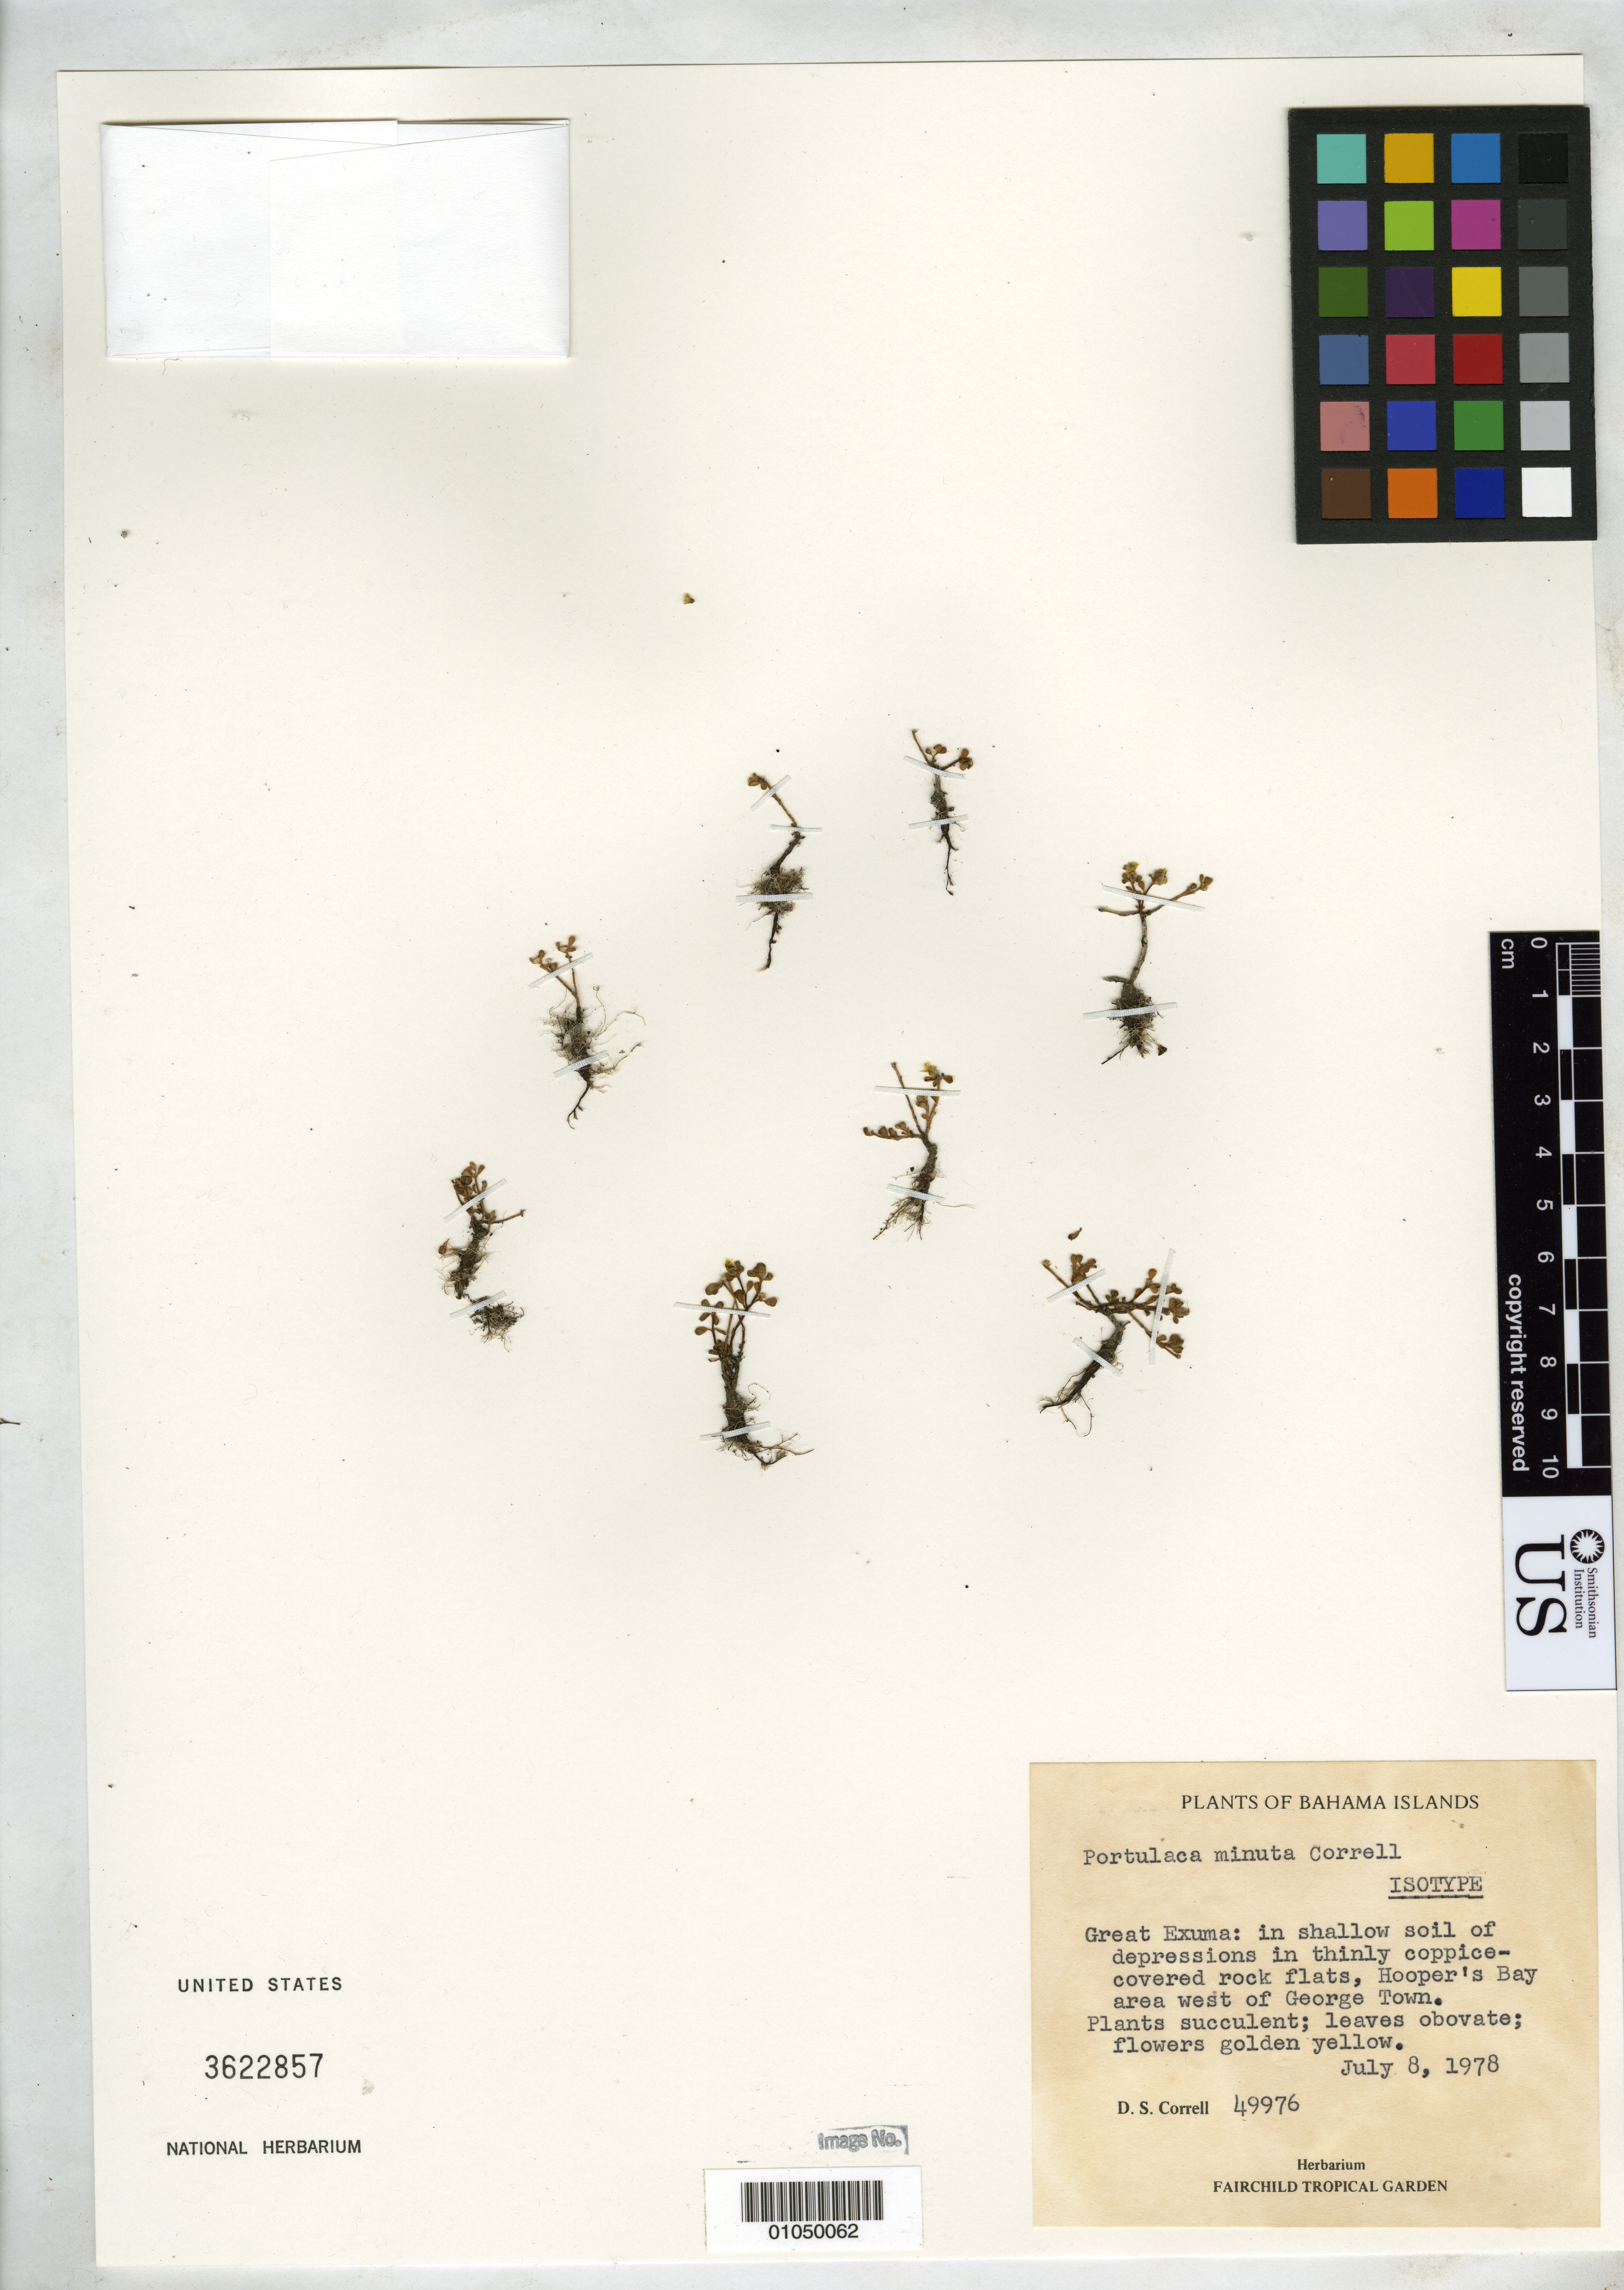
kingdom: Plantae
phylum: Tracheophyta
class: Magnoliopsida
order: Caryophyllales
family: Portulacaceae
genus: Portulaca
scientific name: Portulaca minuta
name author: Correll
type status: Isotype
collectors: D. S. Correll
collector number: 49976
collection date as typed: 08 Jul 1978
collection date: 1978-07-08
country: Bahamas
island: Great Exuma Island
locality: Great Exuma: Hooper's Bay area west of George Town.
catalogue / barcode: US 3622857